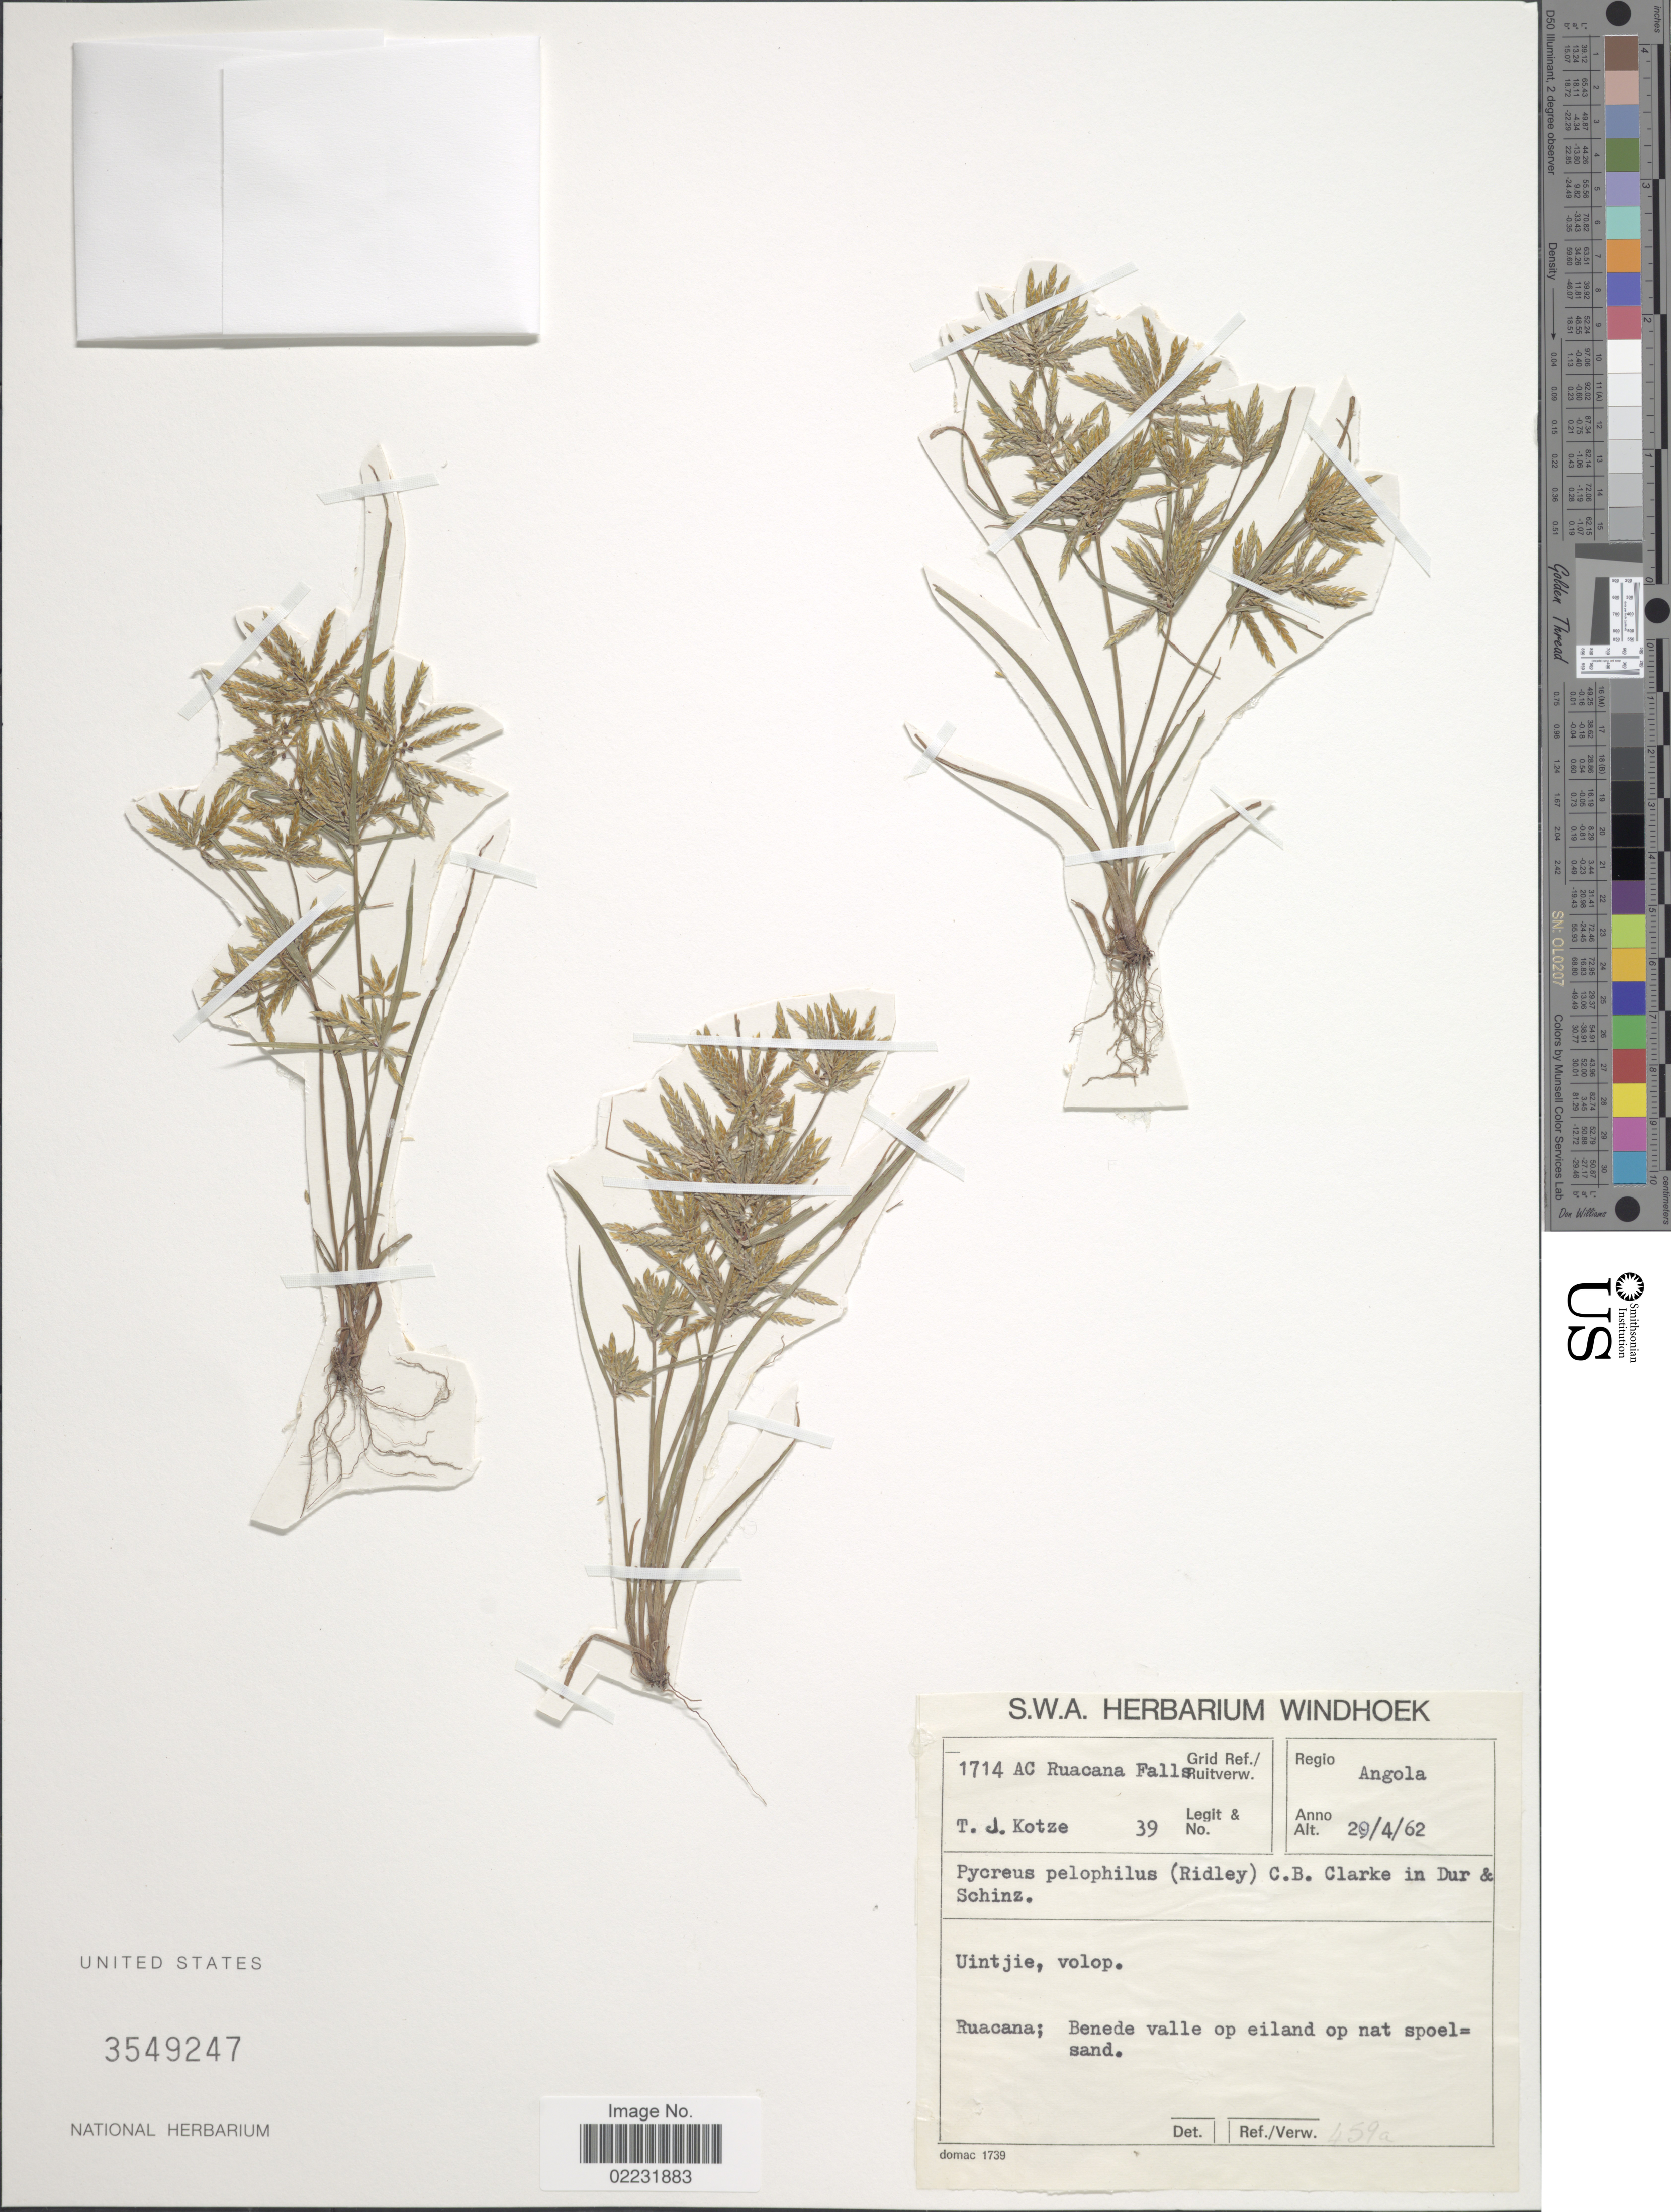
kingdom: Plantae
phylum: Tracheophyta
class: Liliopsida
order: Poales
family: Cyperaceae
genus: Cyperus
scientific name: Cyperus pelophilus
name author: Ridl.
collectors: T. Kotze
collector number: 39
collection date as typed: Transcribed d/m/y: 29/4/62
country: Angola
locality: Regio Angola, Grid Ref./Ruitverw. 1714 AC Ruacana Fall, Uintjie, volop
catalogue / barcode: US 3549247